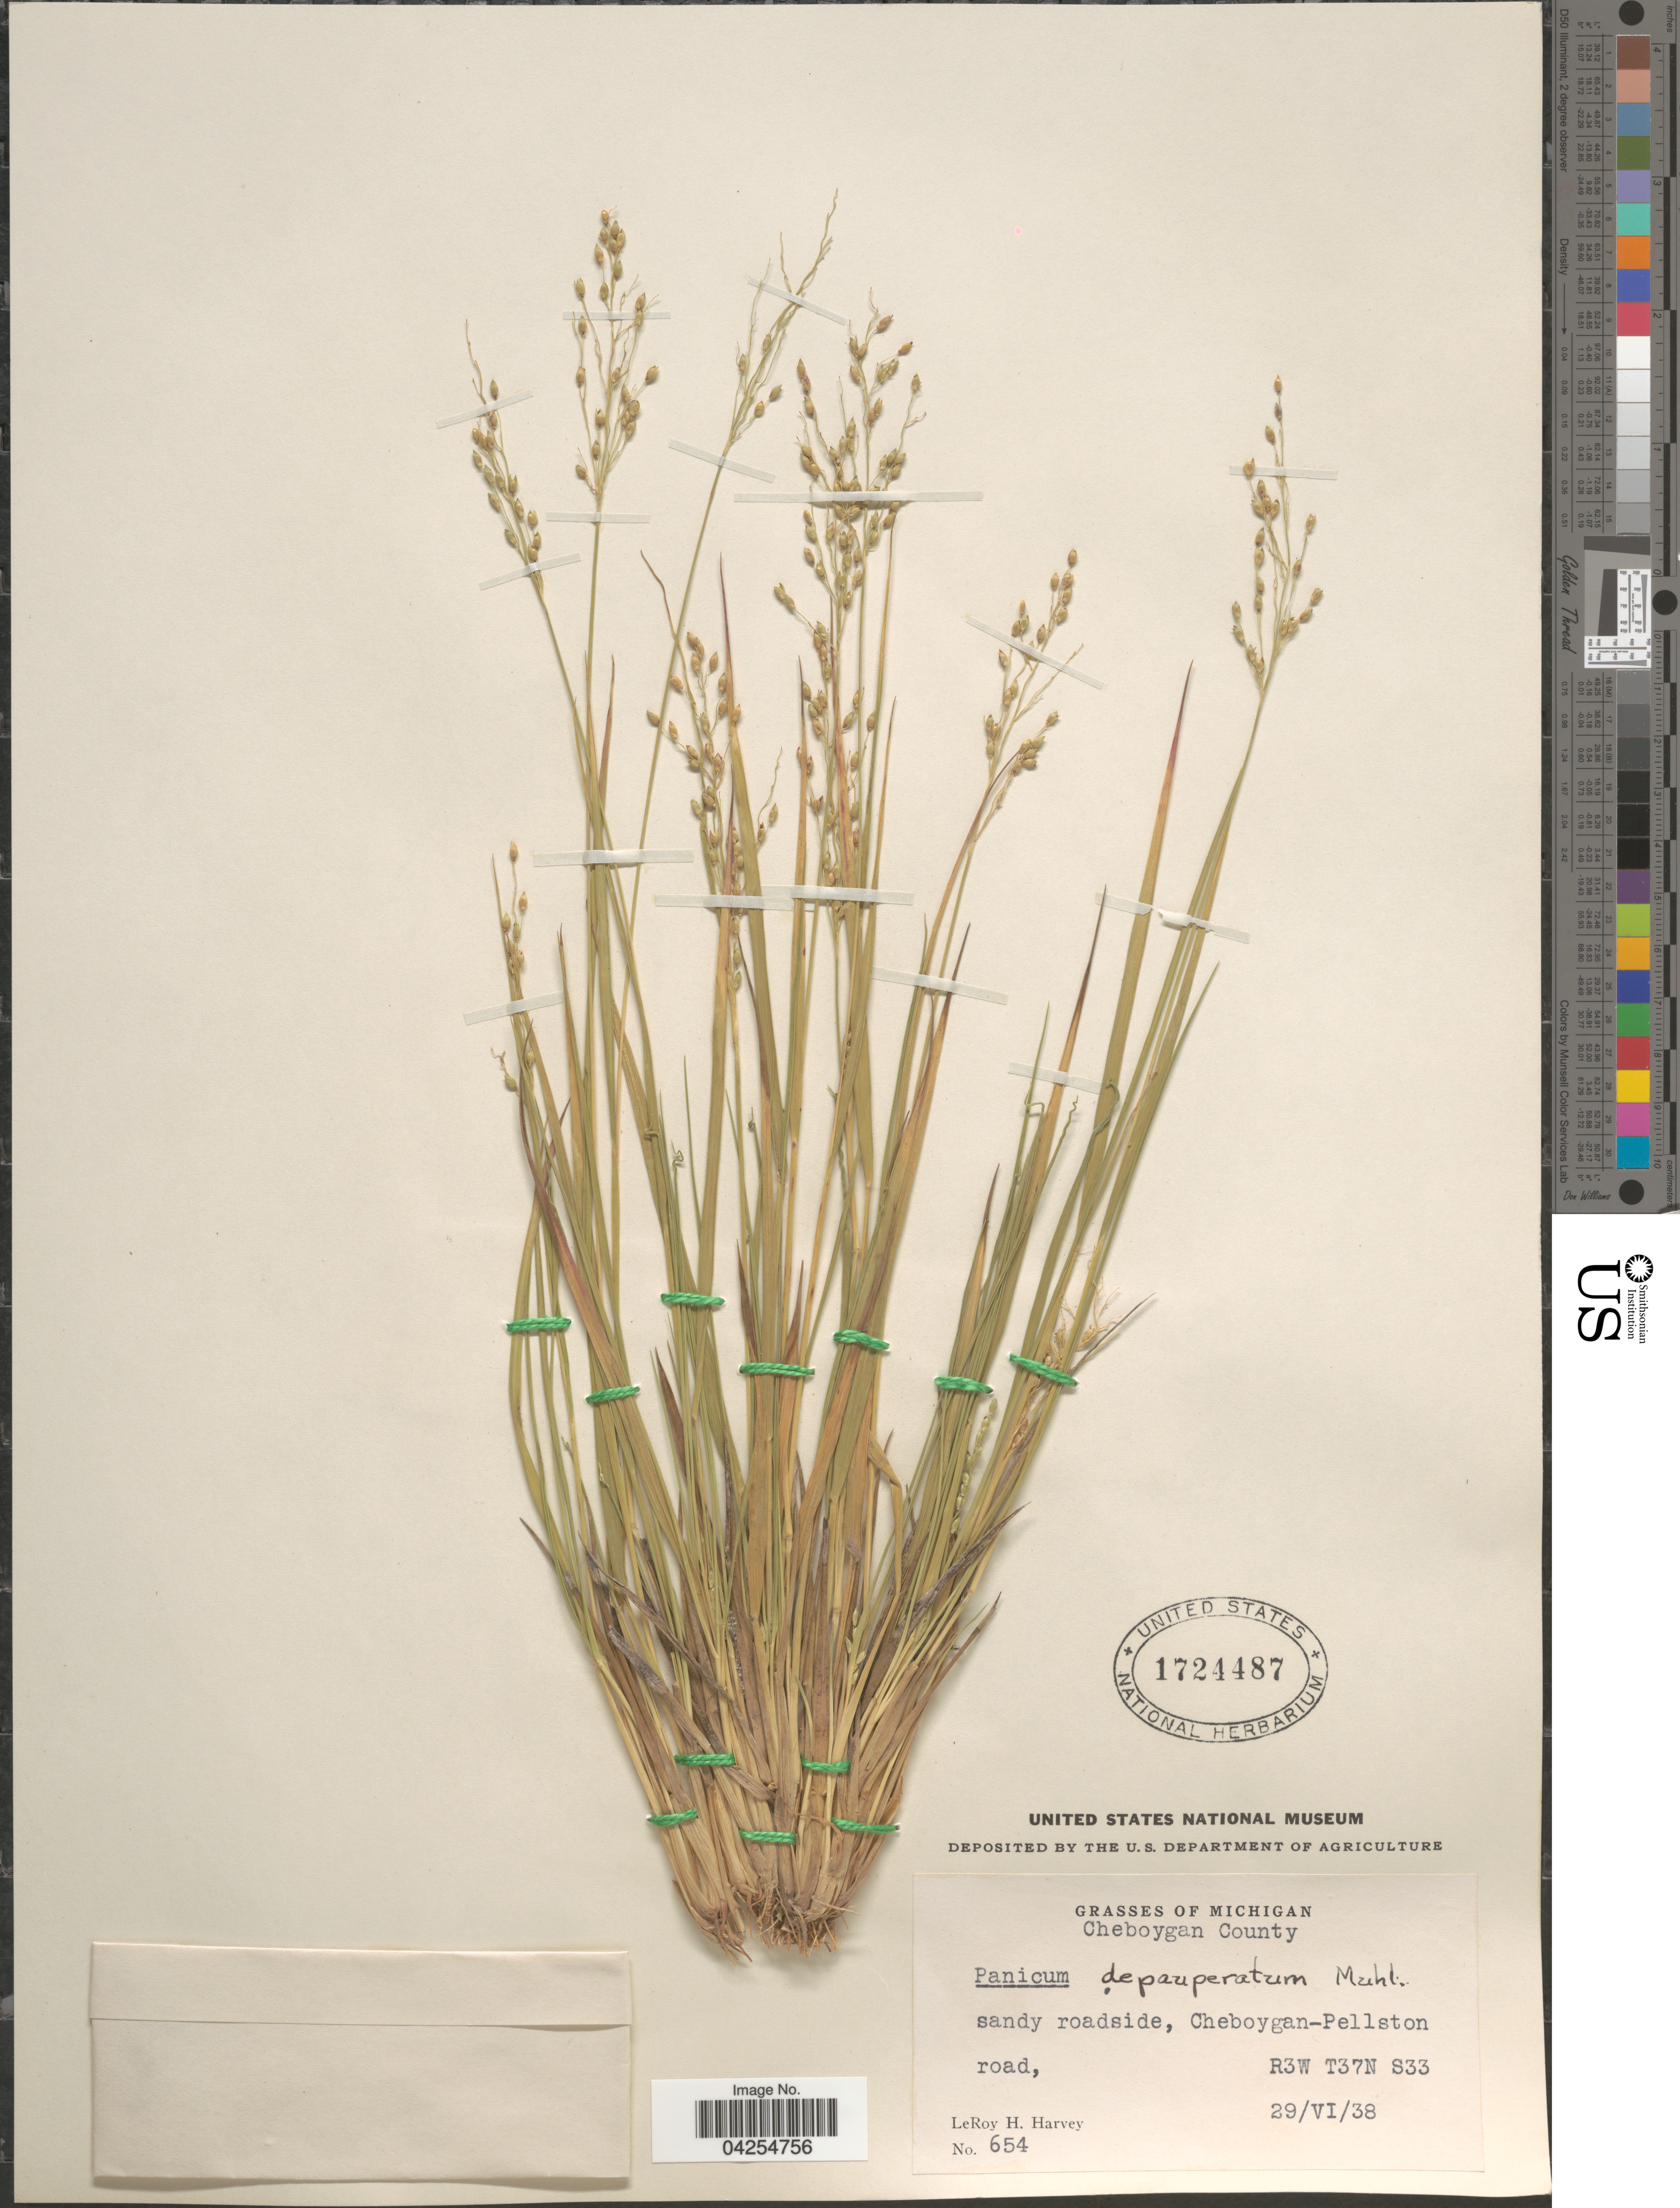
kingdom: Plantae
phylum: Tracheophyta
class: Liliopsida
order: Poales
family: Poaceae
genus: Dichanthelium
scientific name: Dichanthelium depauperatum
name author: (Muhl.) Gould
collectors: L. H. Harvey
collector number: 654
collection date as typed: Transcribed d/m/y: 29/6/38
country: United States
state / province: Michigan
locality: Cheboygan County. Sandy roadside, Cheboygan-Pellston road, R3W T37N S33.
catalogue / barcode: US 1724487